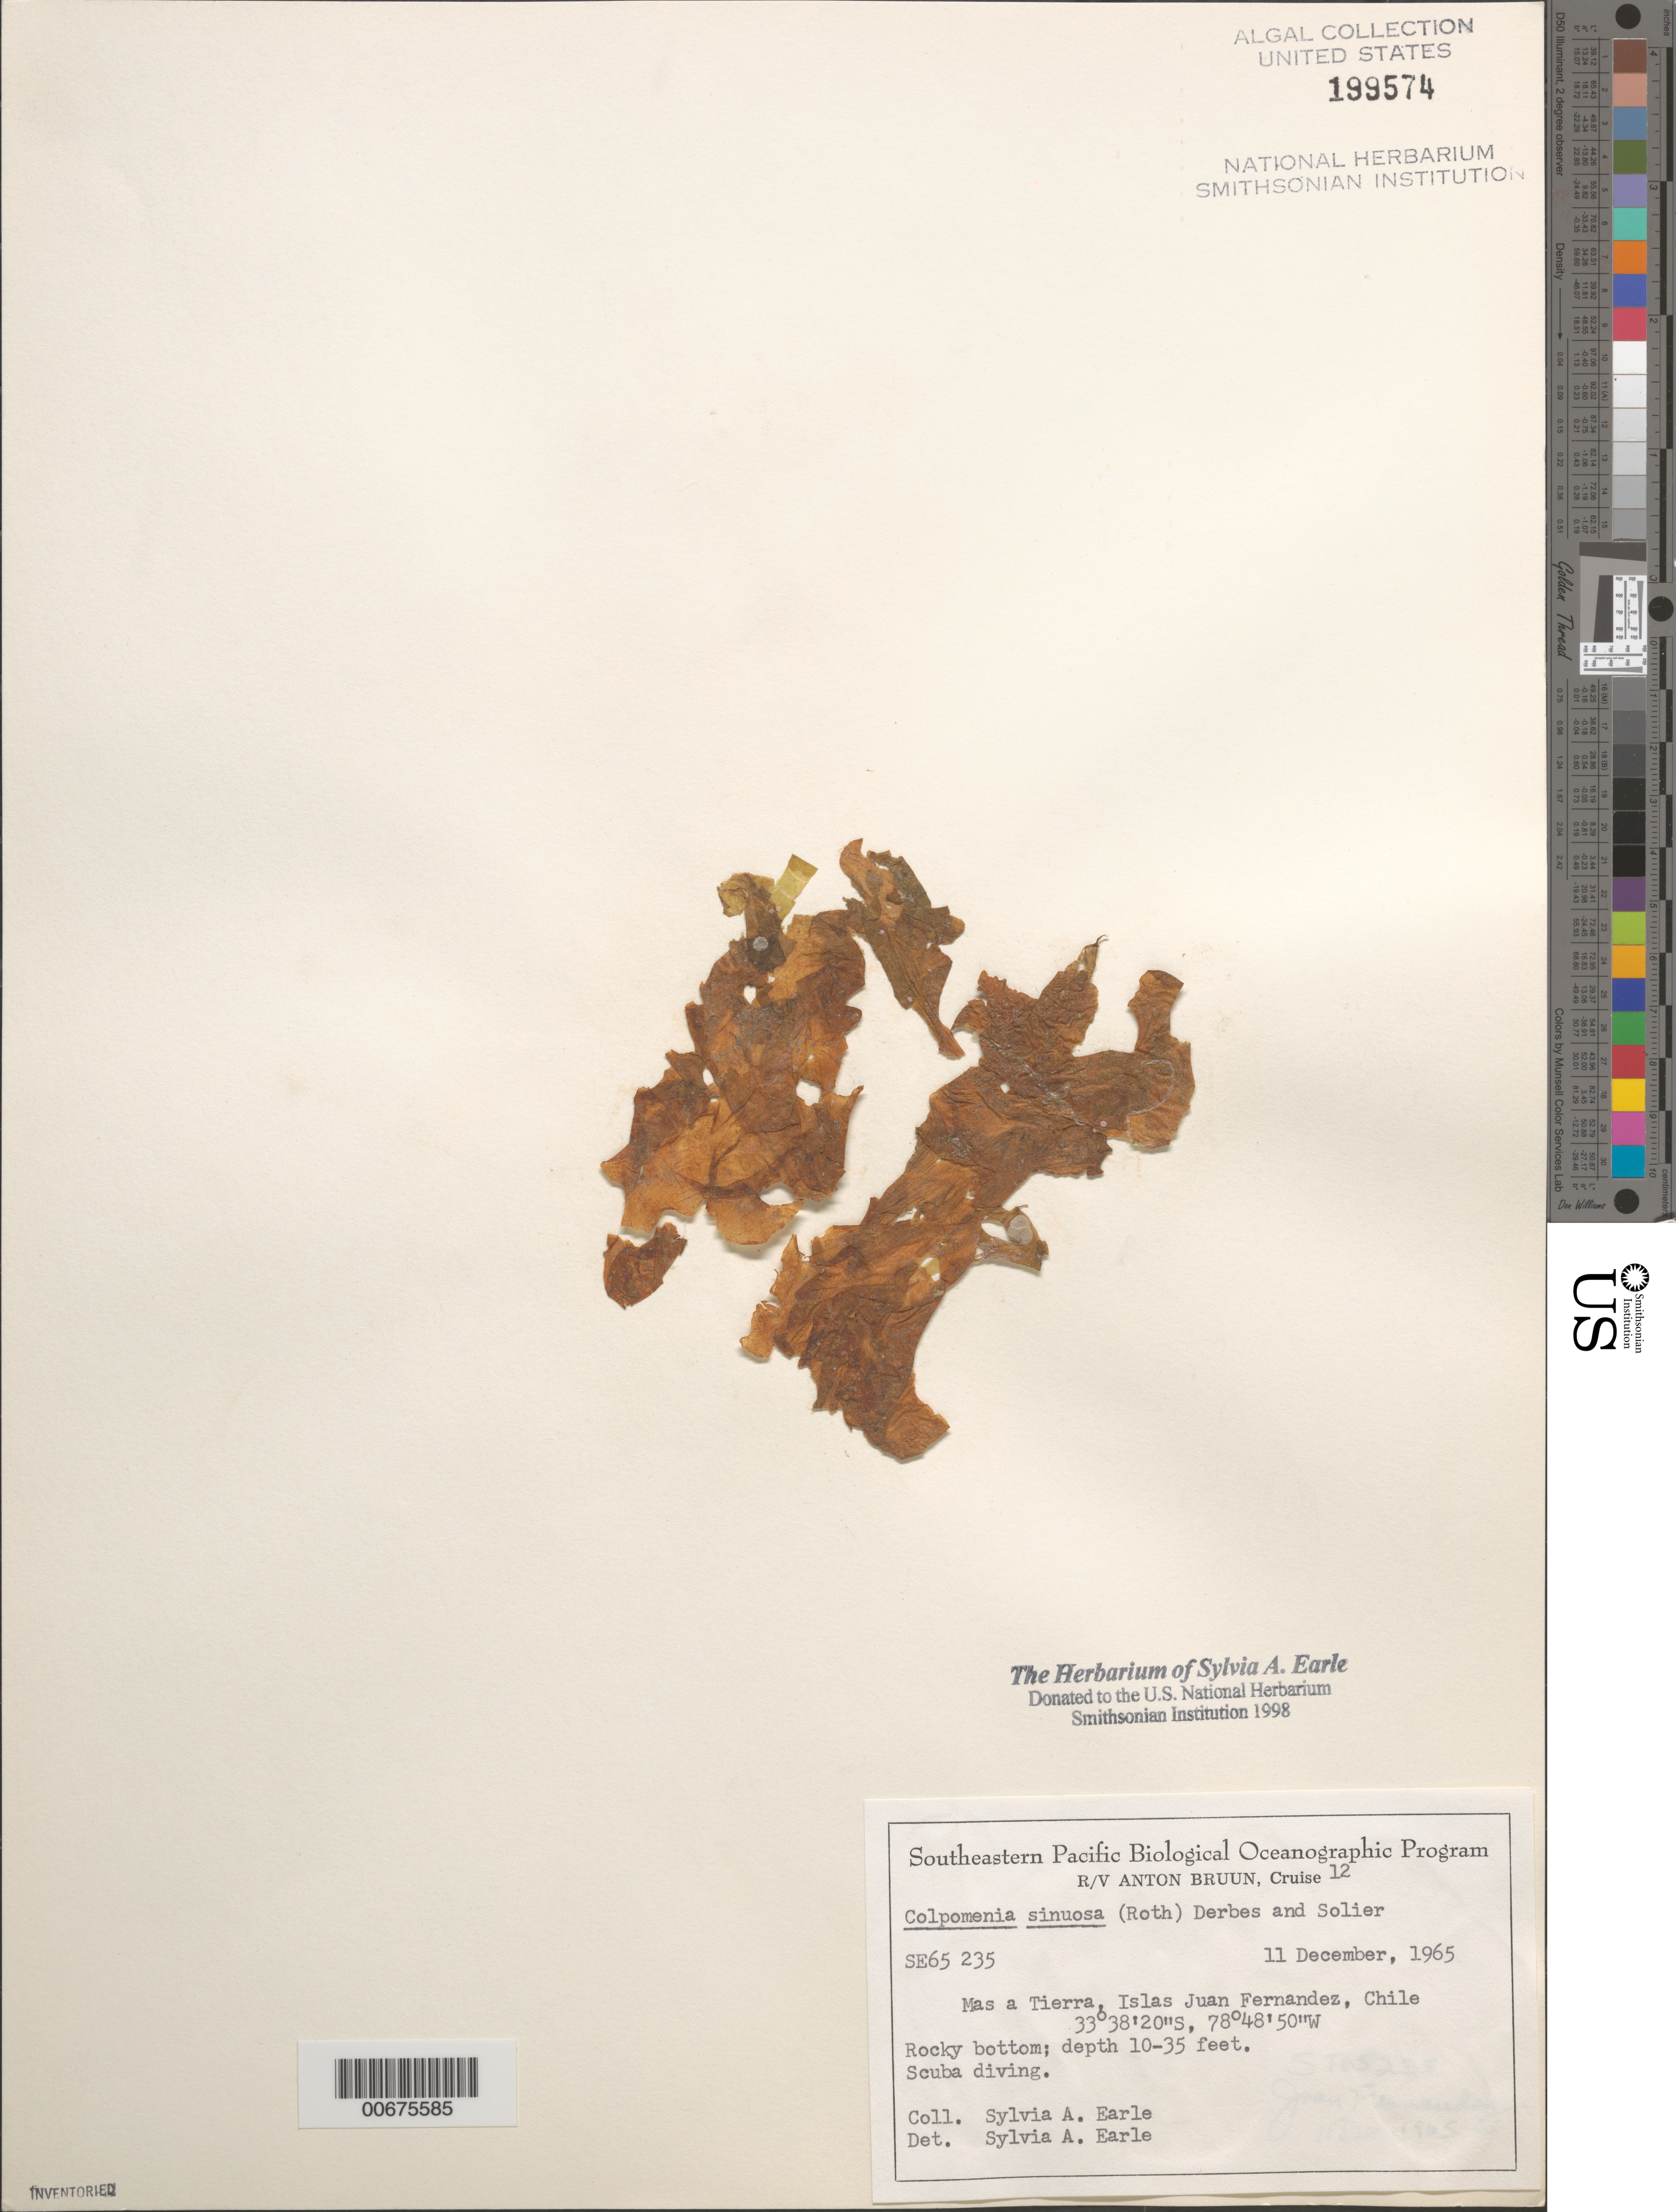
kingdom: Chromista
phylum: Ochrophyta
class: Phaeophyceae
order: Scytosiphonales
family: Scytosiphonaceae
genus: Colpomenia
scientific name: Colpomenia sinuosa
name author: (K. Mert. ex Roth) Derbes & Solier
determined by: Earle, S. A.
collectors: S. A. Earle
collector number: SE 65235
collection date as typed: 11 Dec 1965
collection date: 1965-12-11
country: Chile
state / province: Valparaíso (V)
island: Isla Más a Tierra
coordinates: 33 38' 20" S, 78 48' 50" W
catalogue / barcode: US 199574